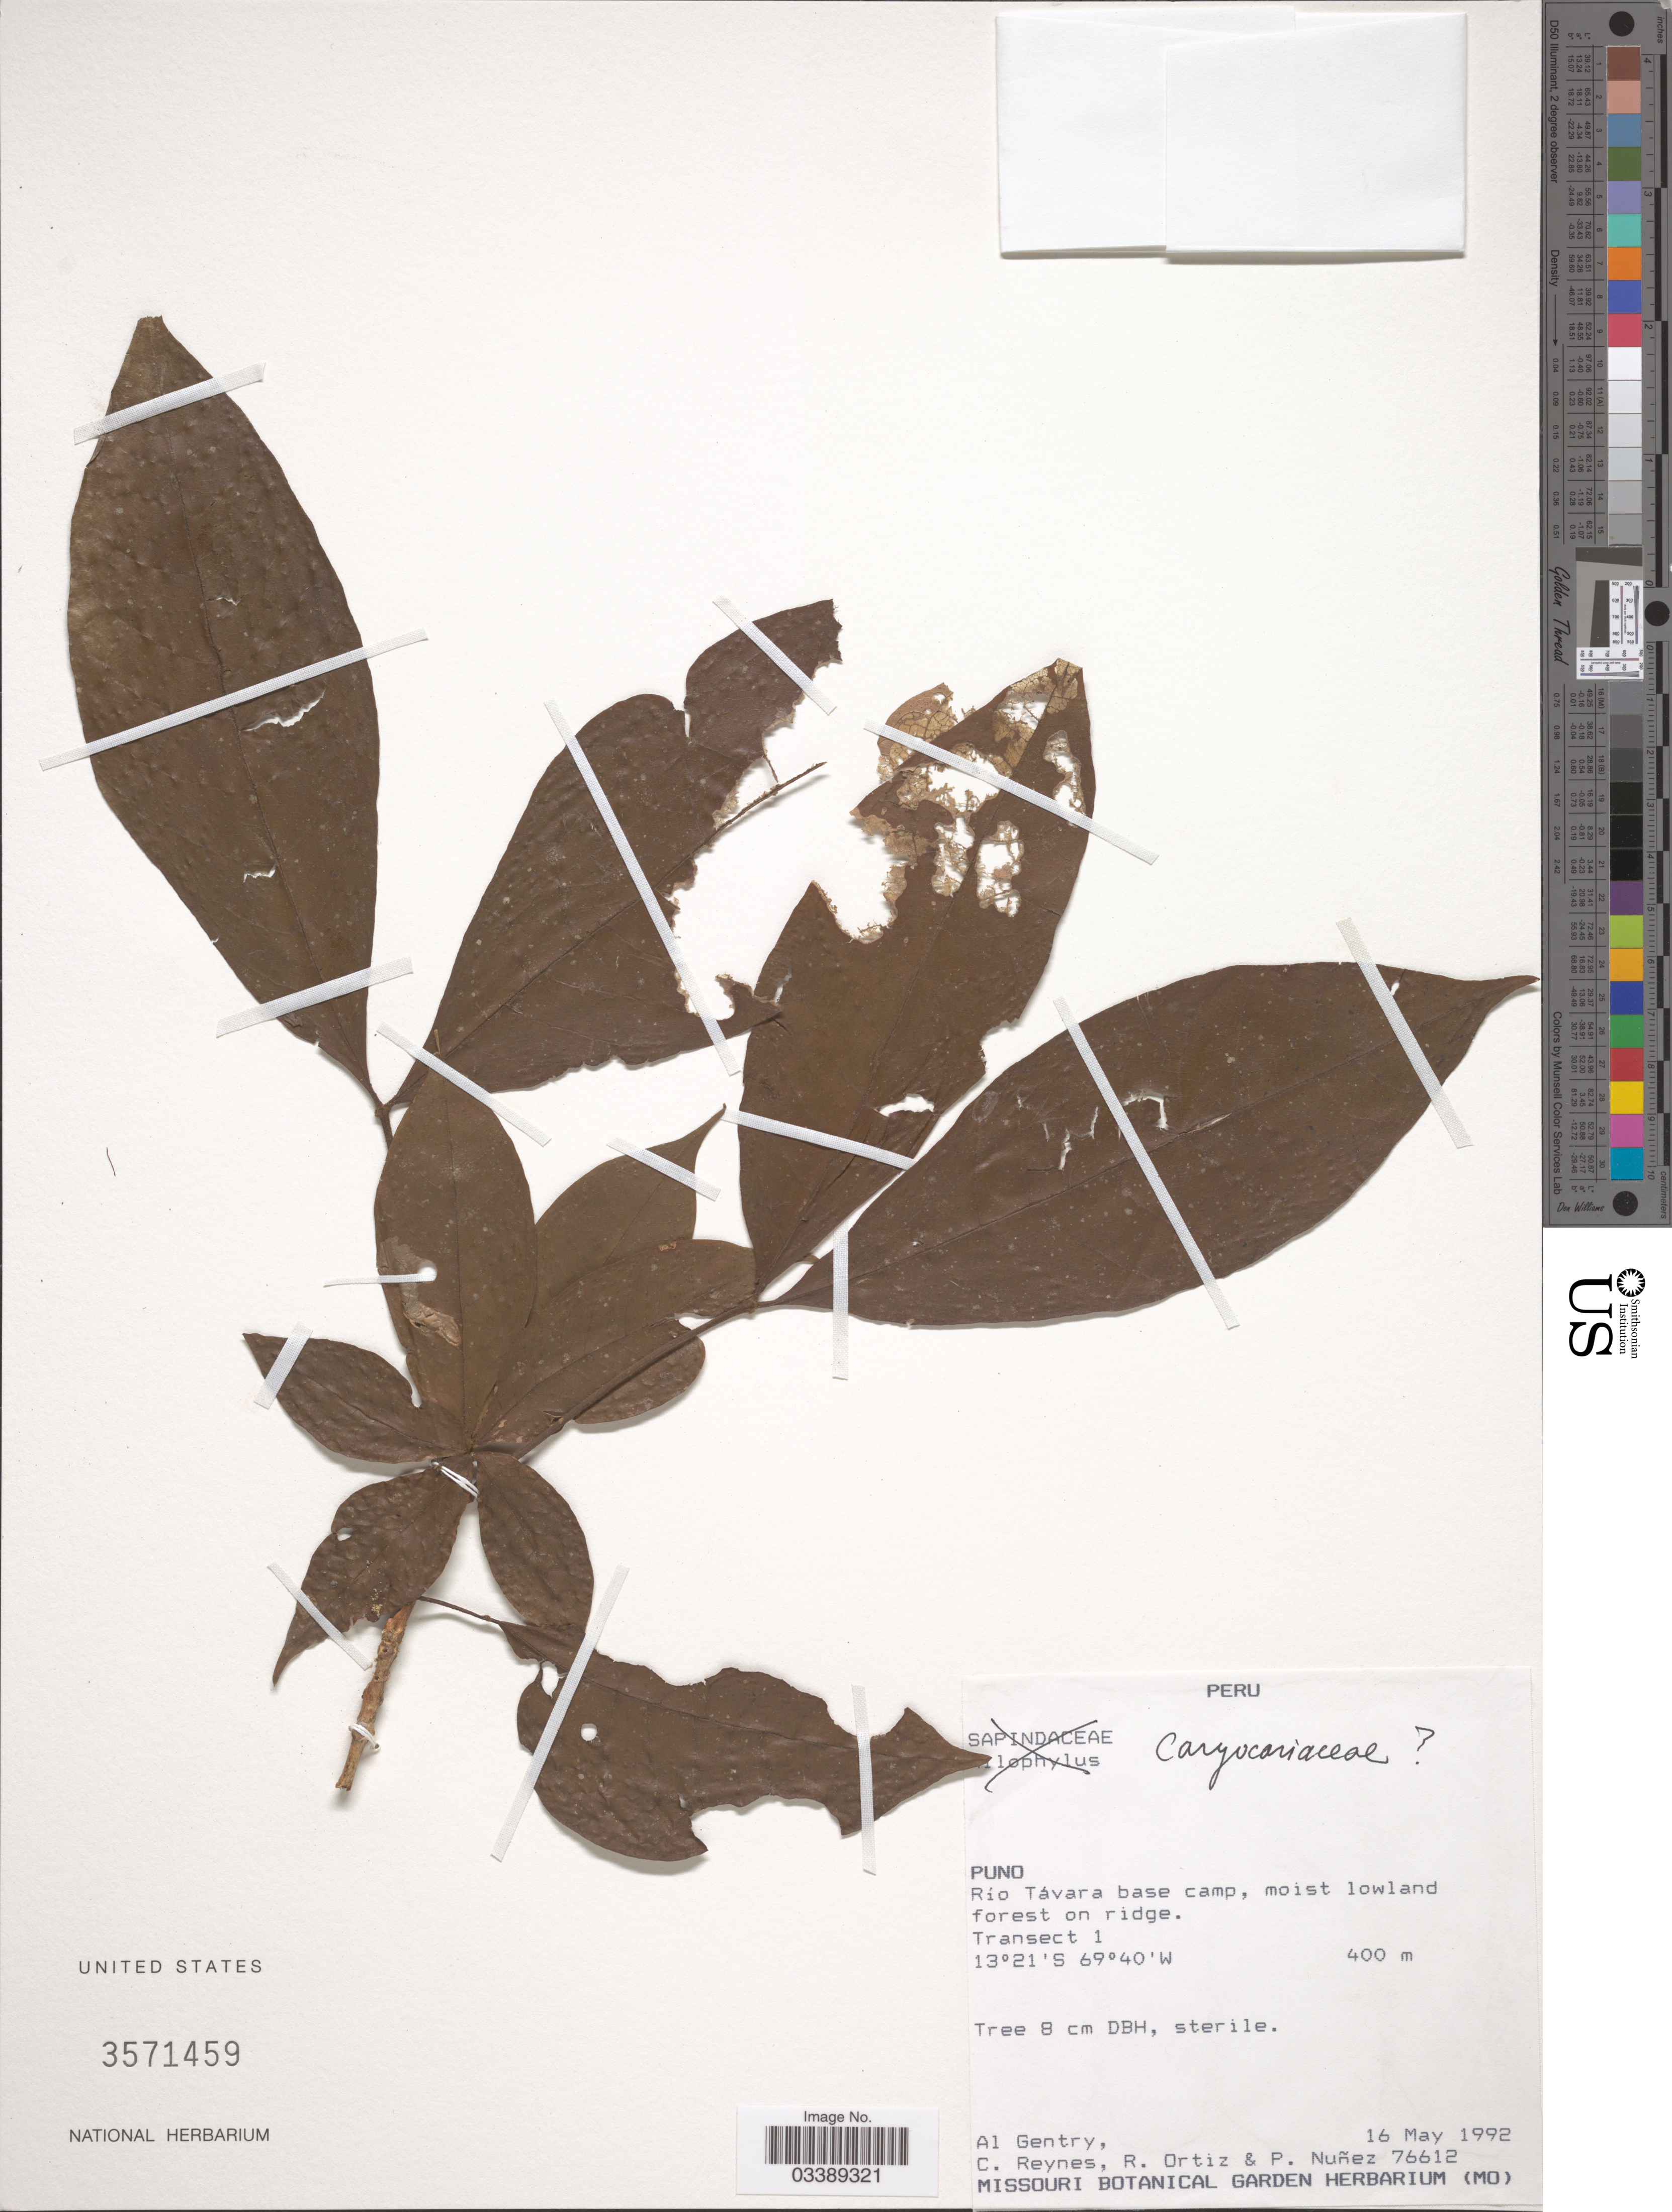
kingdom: Plantae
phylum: Tracheophyta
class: Magnoliopsida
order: Malpighiales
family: Caryocaraceae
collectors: A. H. Gentry, C. Reynes, R. Ortiz & P. Nuñez V.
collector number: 76612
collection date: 1992-05-16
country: Peru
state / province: Puno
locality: Río Távara base camp. Transect 1.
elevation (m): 400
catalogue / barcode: US 3571459